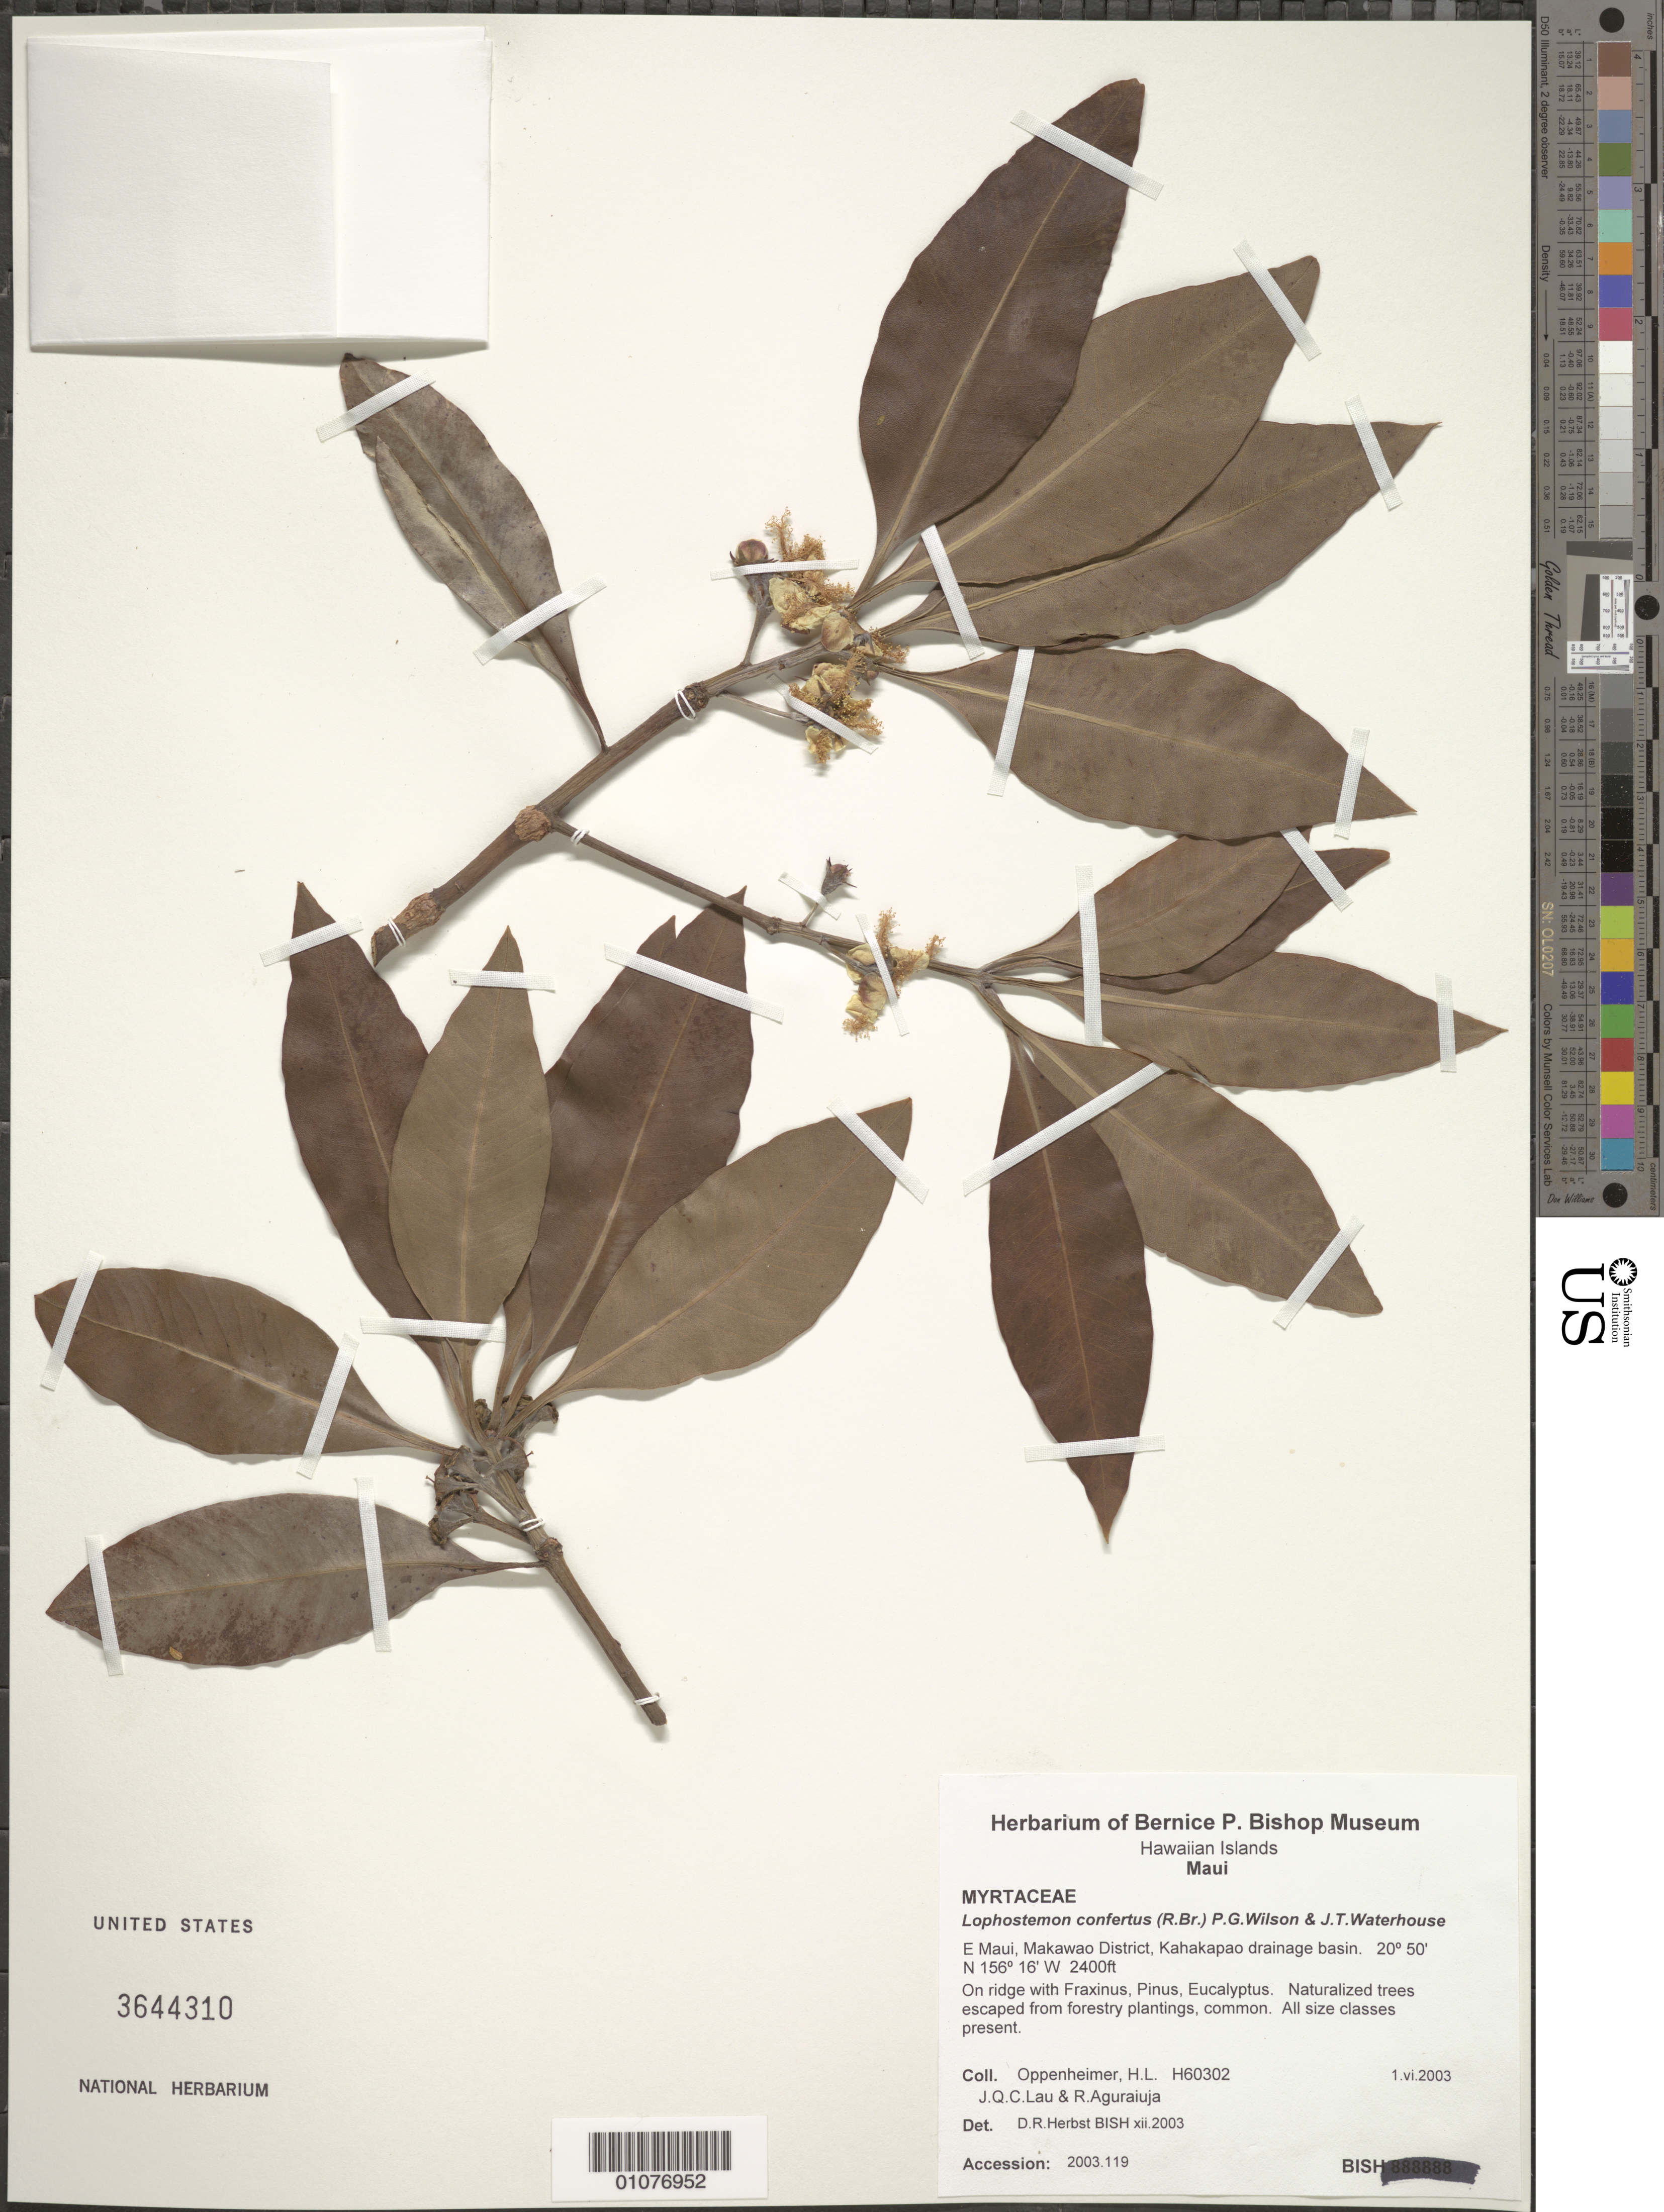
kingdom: Plantae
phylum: Tracheophyta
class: Magnoliopsida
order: Myrtales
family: Myrtaceae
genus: Lophostemon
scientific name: Lophostemon confertus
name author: (R. Br.) P.G. Wilson & J. T. Waterh.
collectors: H. L. Oppenheimer, J. Lau & R. Aguraiuja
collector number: H60302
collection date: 2003-06-01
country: United States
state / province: Hawaii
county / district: Maui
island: Maui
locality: E Maui, Makawao District, Kahakapao drainage basin.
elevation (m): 732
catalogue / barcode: US 3644310